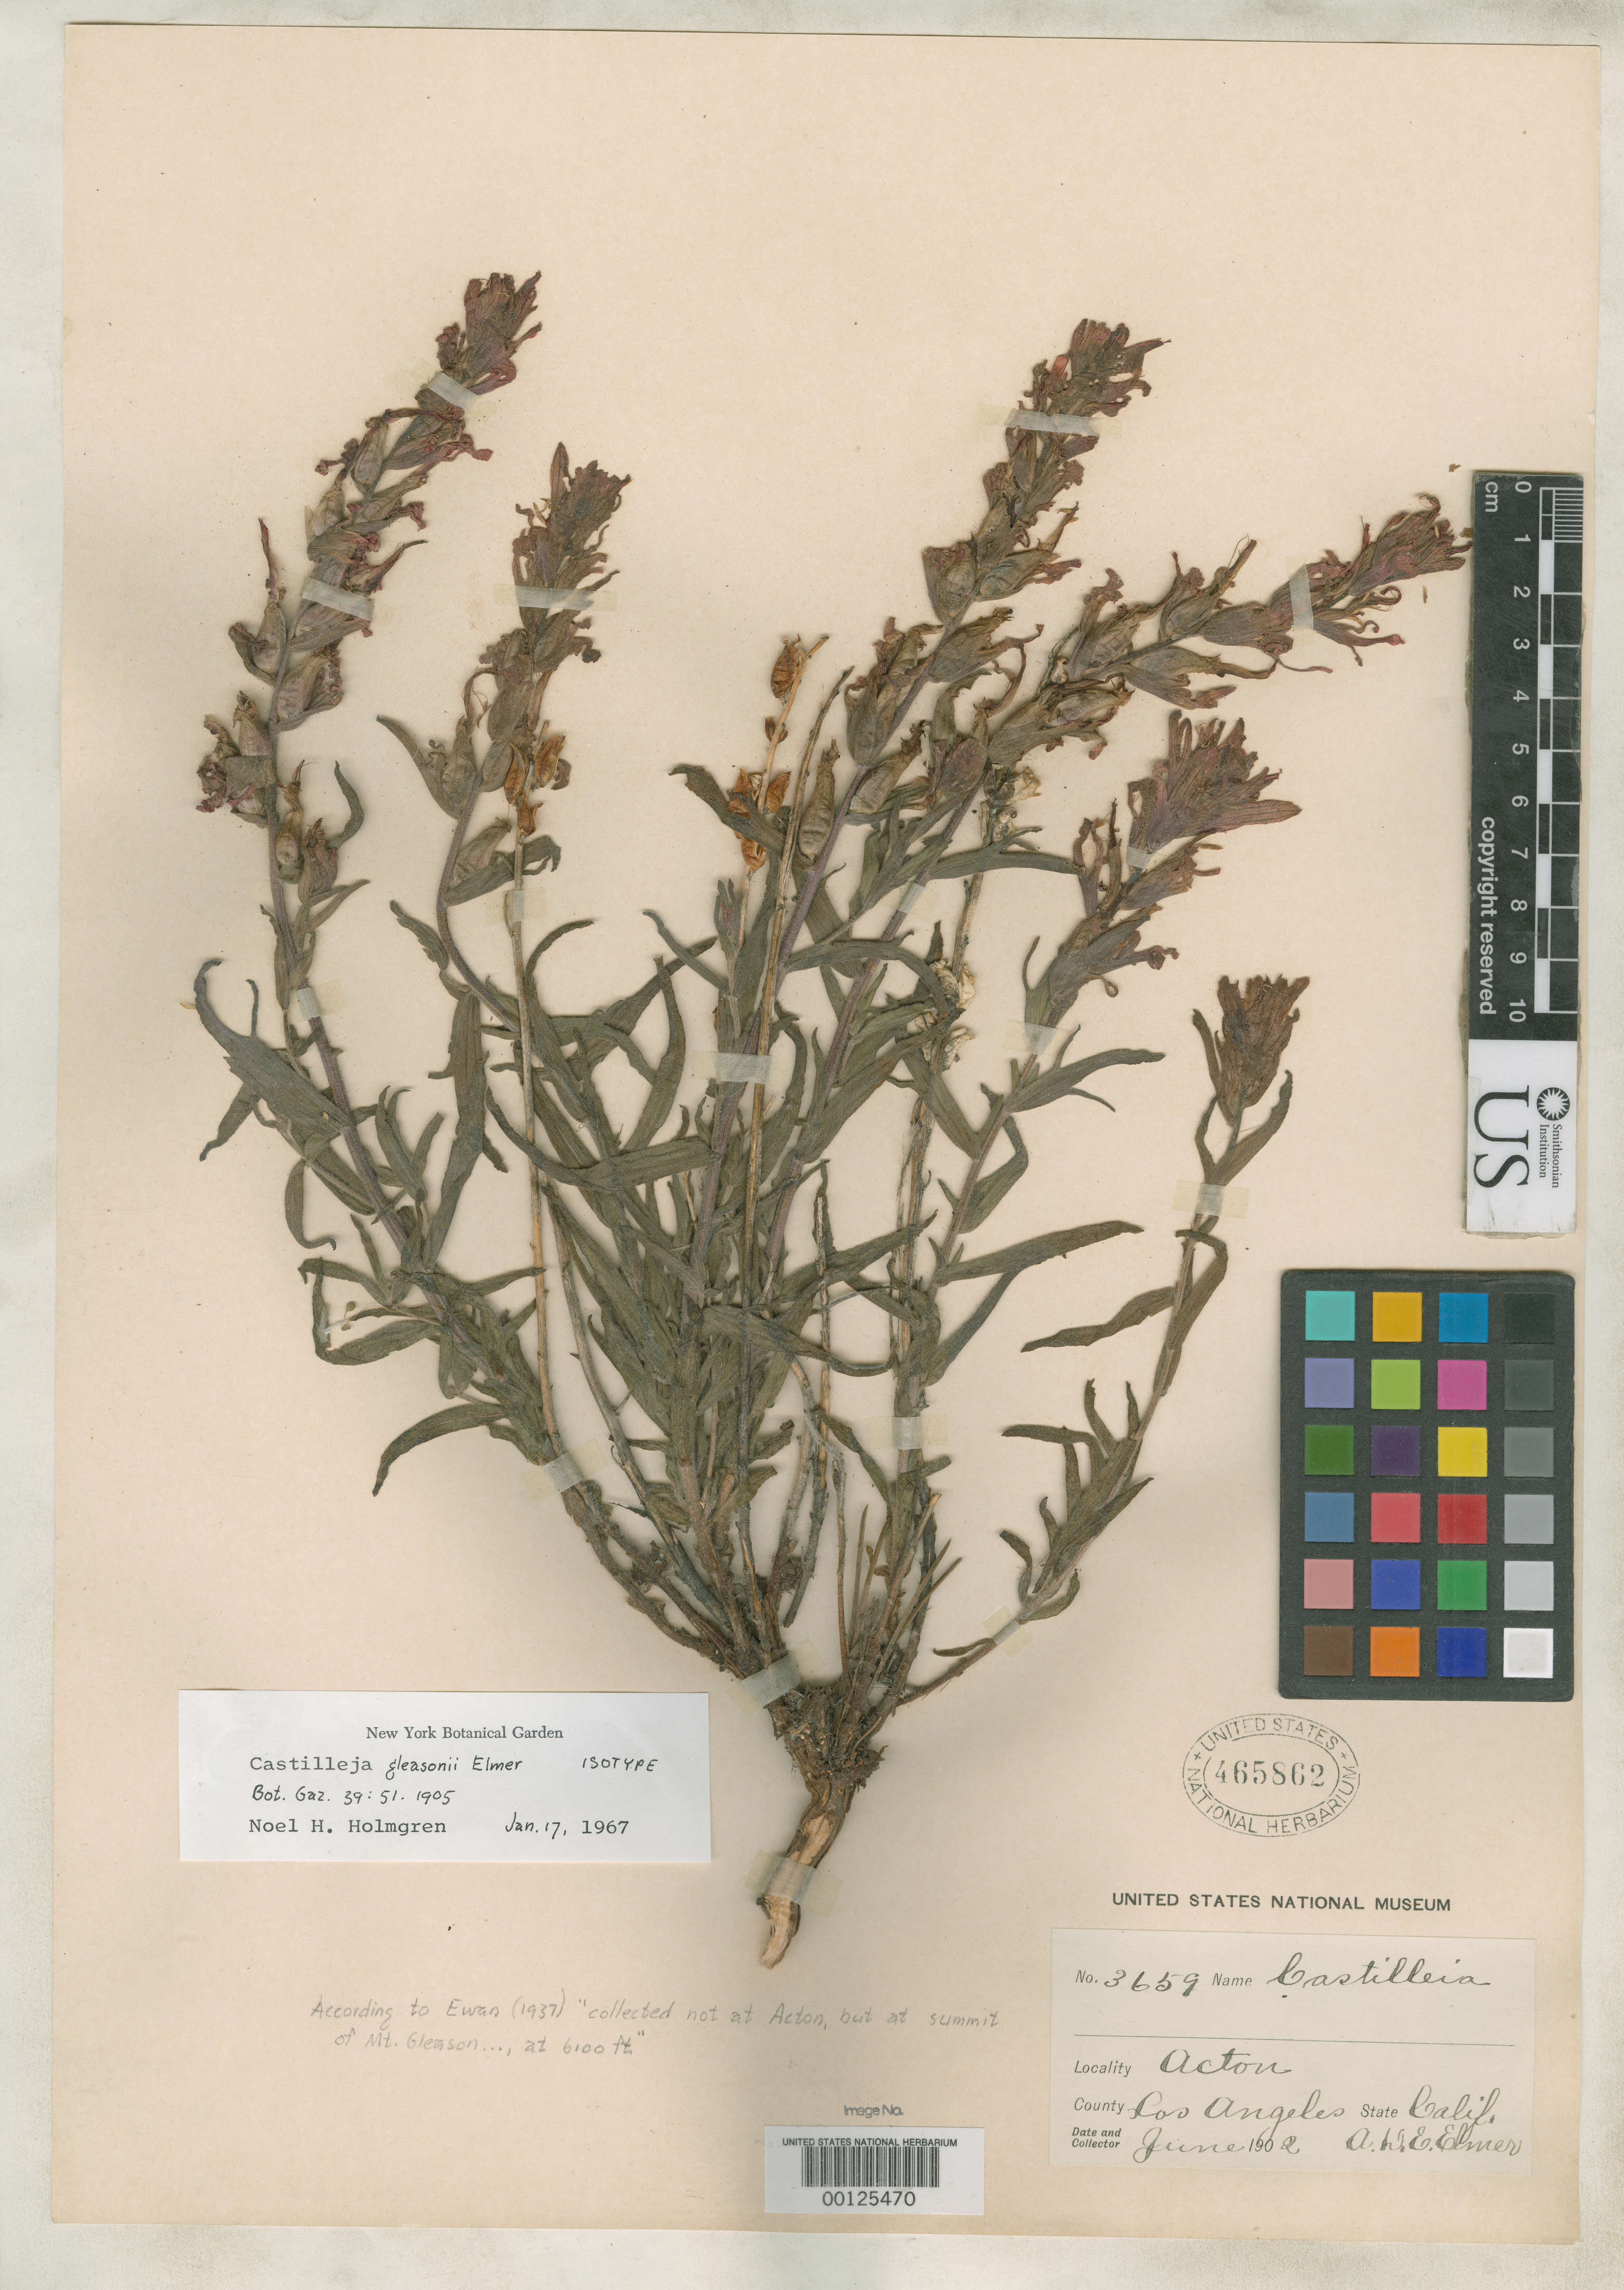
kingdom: Plantae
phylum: Tracheophyta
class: Magnoliopsida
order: Lamiales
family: Orobanchaceae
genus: Castilleja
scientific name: Castilleja gleasonii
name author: Elmer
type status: Isotype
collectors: A. D. E. Elmer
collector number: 3659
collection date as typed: Jun 1902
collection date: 1902-06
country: United States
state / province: California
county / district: Los Angeles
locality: Summit of Mt. Gleason; alt. 6100 ft.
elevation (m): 1859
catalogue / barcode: US 465862